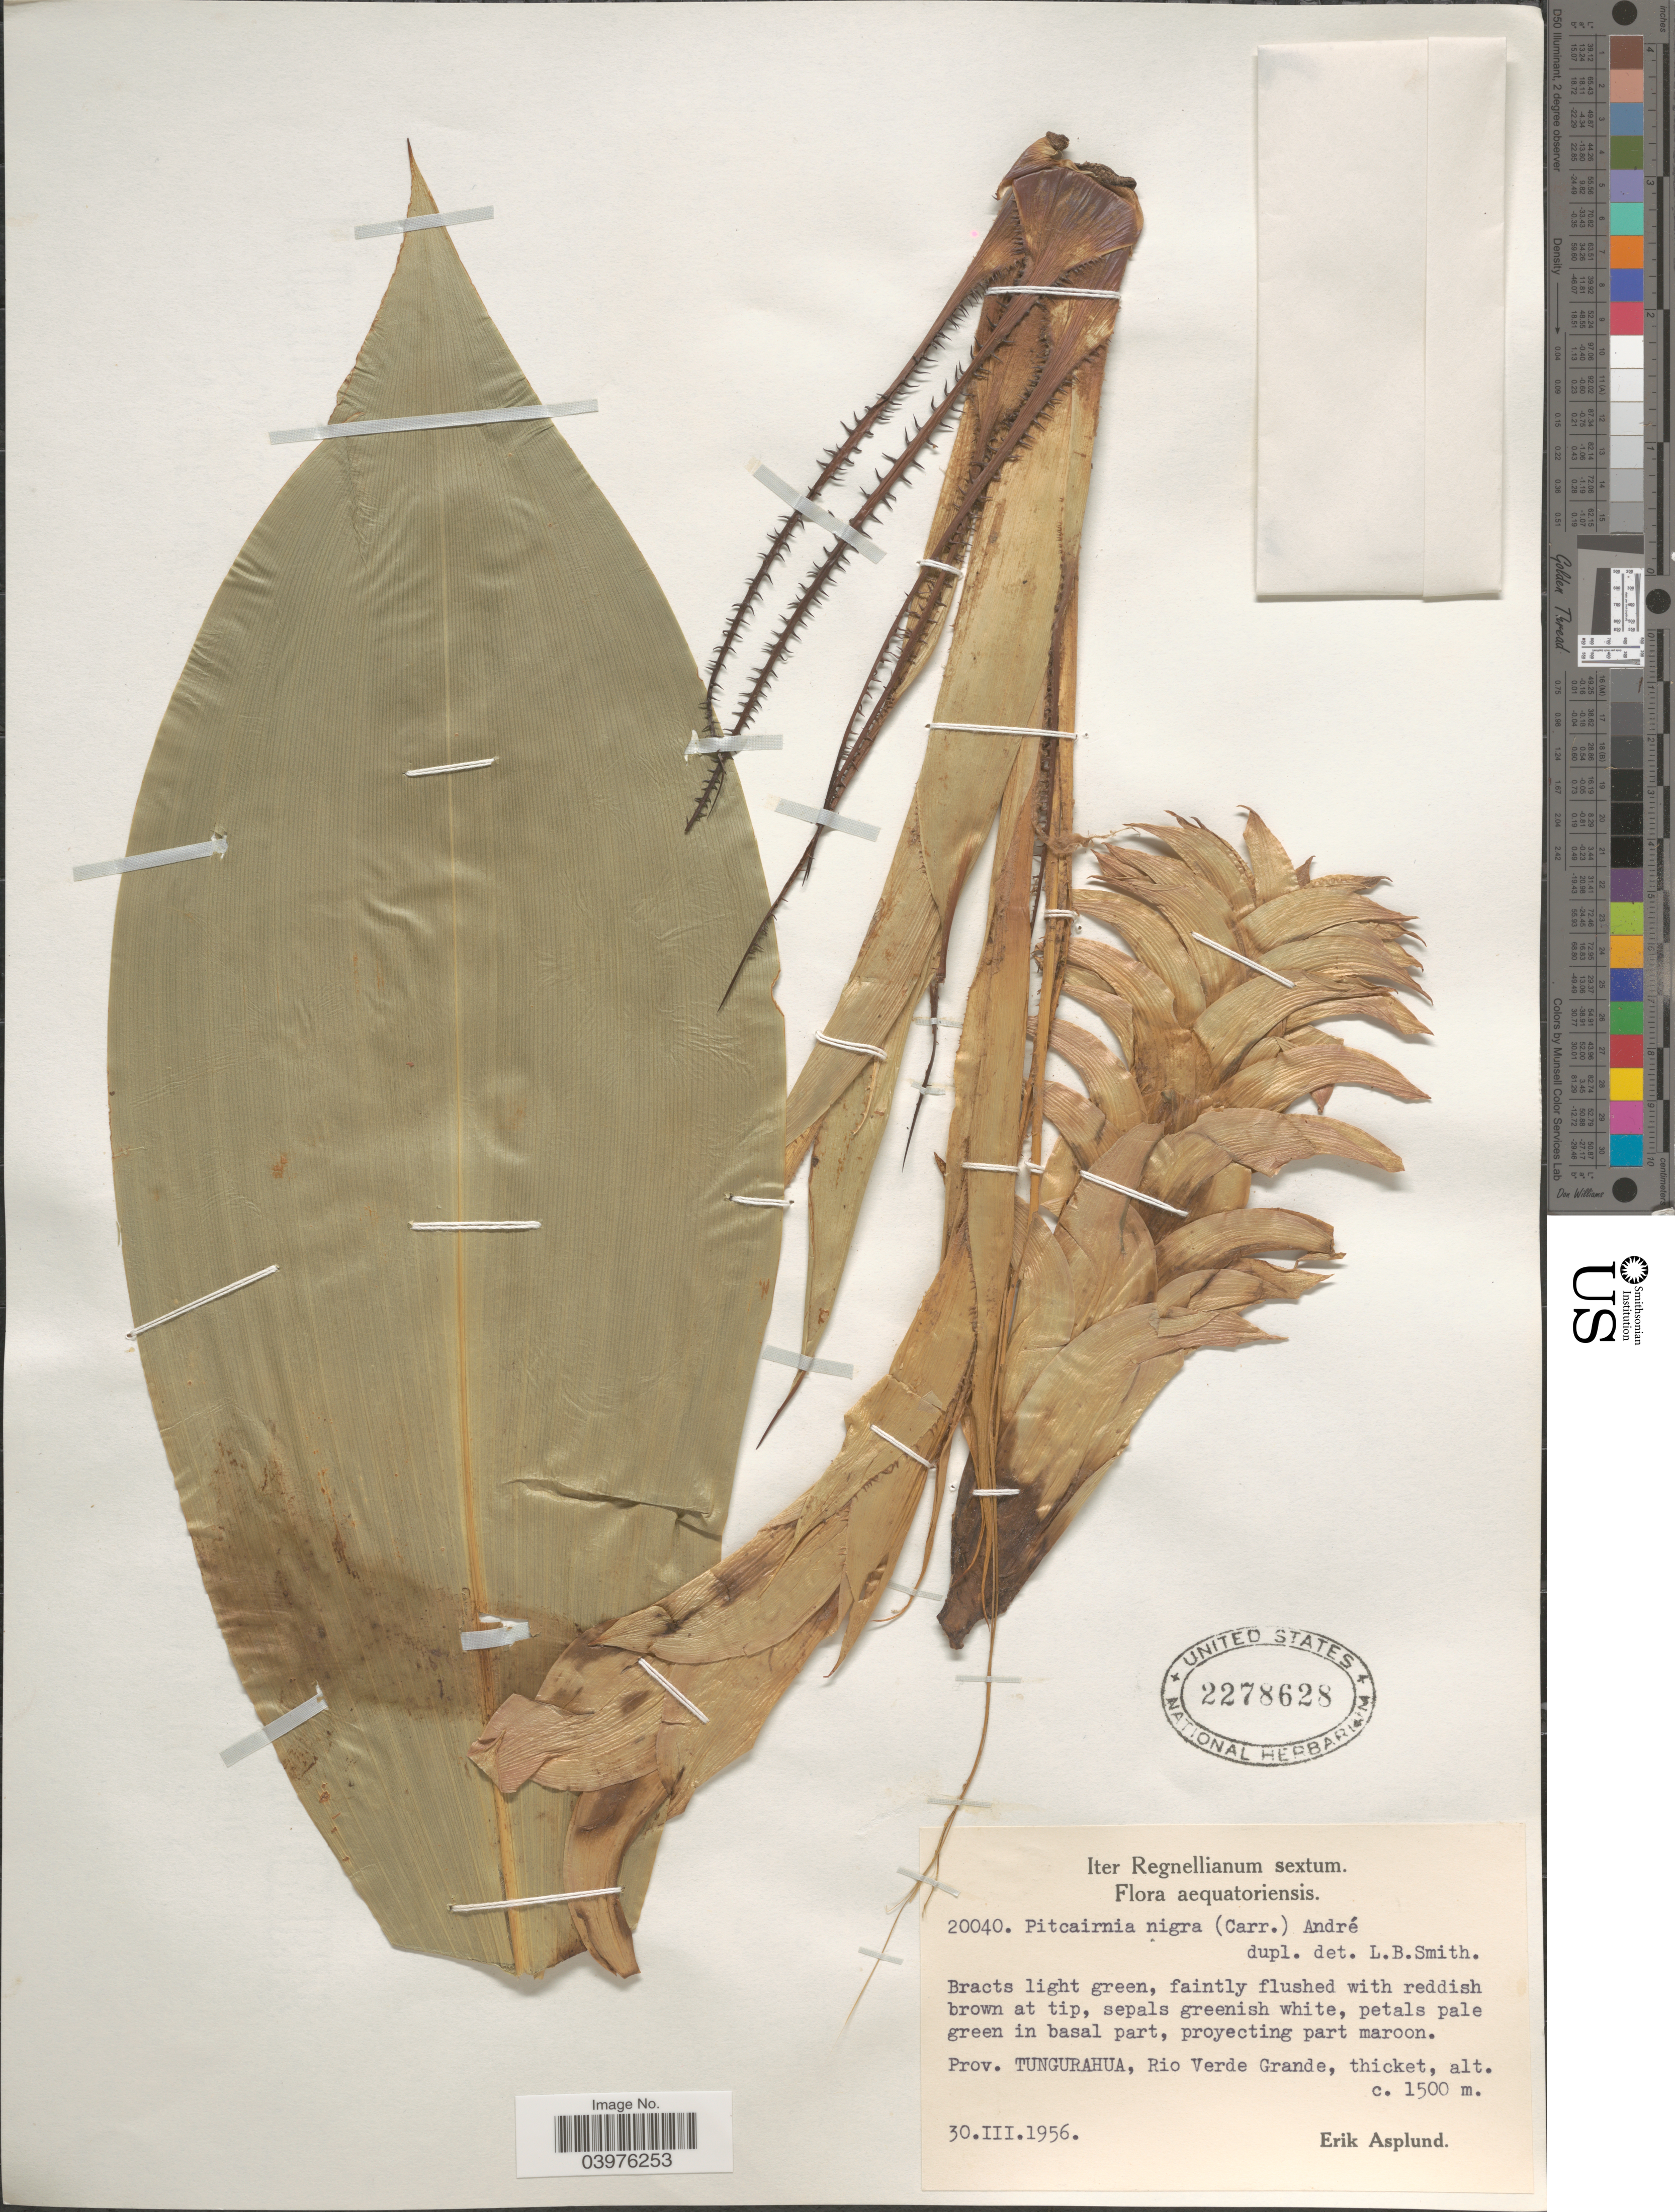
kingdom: Plantae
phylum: Tracheophyta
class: Liliopsida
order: Poales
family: Bromeliaceae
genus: Pitcairnia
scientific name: Pitcairnia nigra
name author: (É. Morren) André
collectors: E. Asplund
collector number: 20040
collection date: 1956-03-30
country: Ecuador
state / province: Tungurahua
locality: Rio Verde Grande, thicket.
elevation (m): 1500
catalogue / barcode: US 2278628